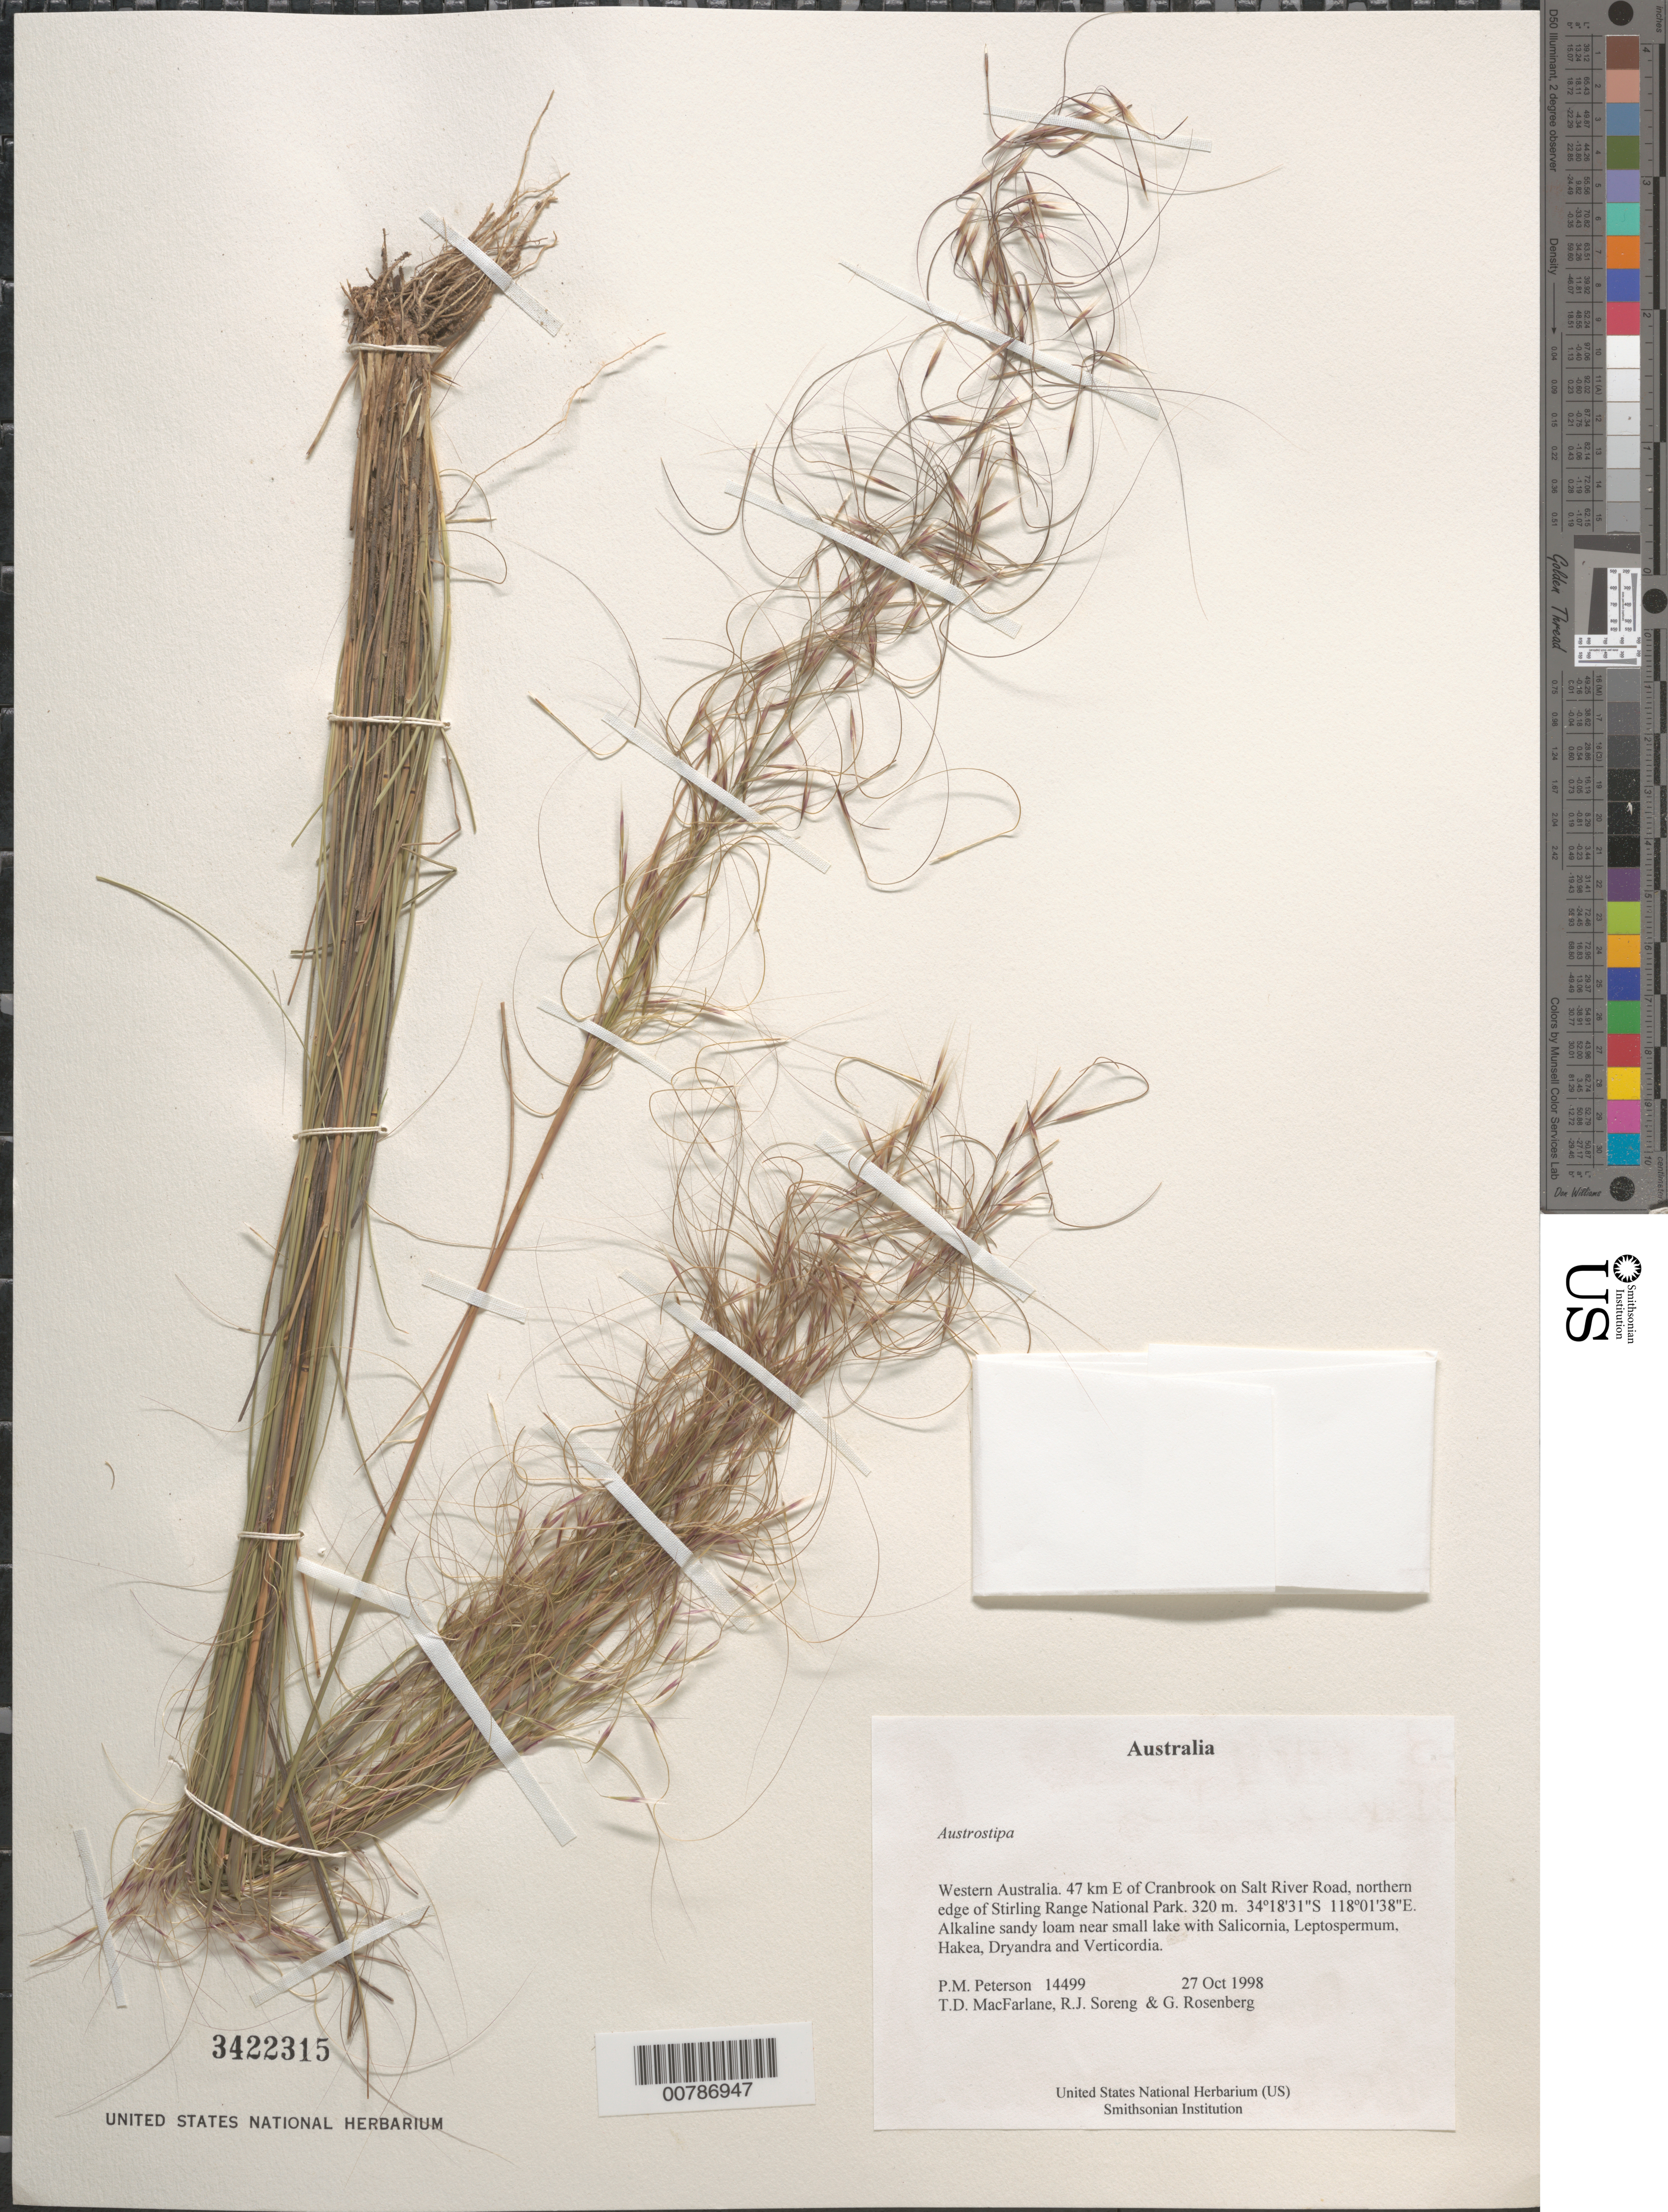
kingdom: Plantae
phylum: Tracheophyta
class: Liliopsida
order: Poales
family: Poaceae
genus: Austrostipa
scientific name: Austrostipa sp.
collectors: P. M. Peterson, T. Macfarlane, R. J. Soreng & G. Rosenberg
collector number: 14499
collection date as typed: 27 Oct 1998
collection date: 1998-10-27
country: Australia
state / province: Western Australia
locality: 47 km E of Cranbrook on Salt River Road, northern edge of Stirling Range National Park.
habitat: Alkaline sandy loam near small lake with Salicornia, Leptospermum, Hakea, Dryandra and Verticordia.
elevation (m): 320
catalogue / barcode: US 3422315